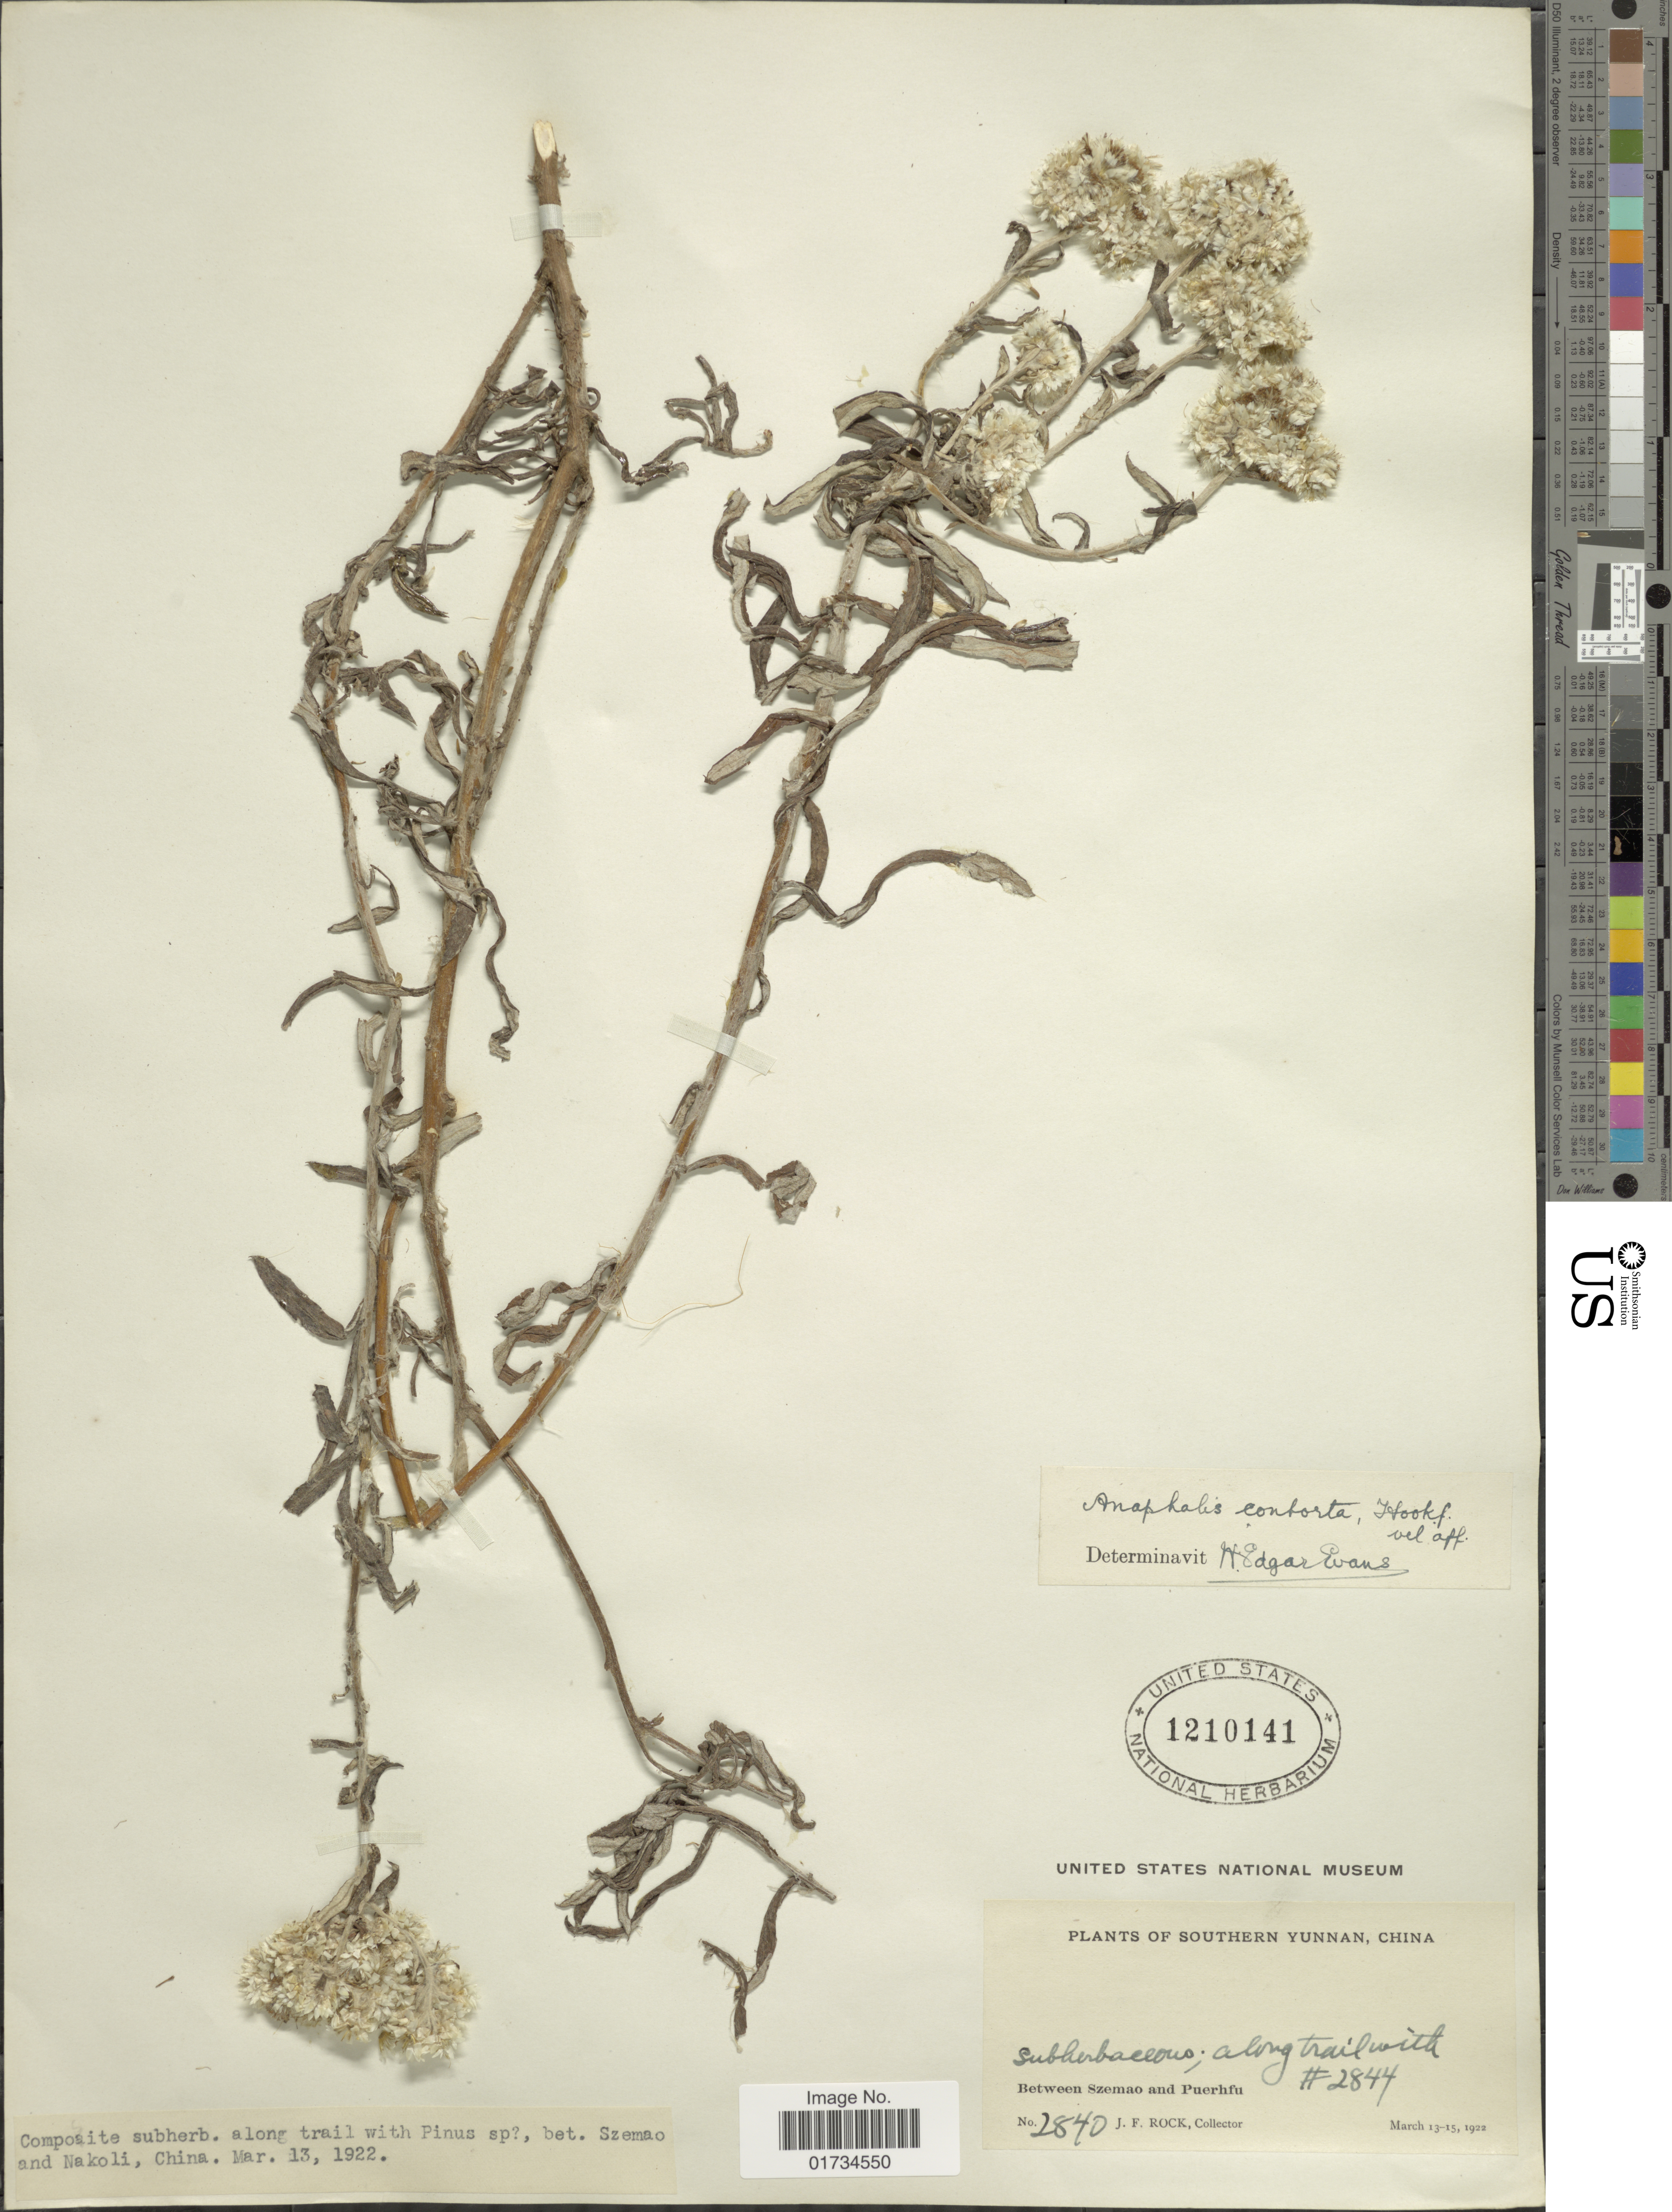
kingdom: Plantae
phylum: Tracheophyta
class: Magnoliopsida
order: Asterales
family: Asteraceae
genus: Anaphalis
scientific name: Anaphalis contorta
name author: (D. Don) Hook. f.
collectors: J. Rock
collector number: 2840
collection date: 1922-03-13/1922-03-15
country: China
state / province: Yunnan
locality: Southern Yunnan, along trail with # 2844. Between Szemao and Puerhfu. bet. Szemao and Nakoli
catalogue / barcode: US 1210141